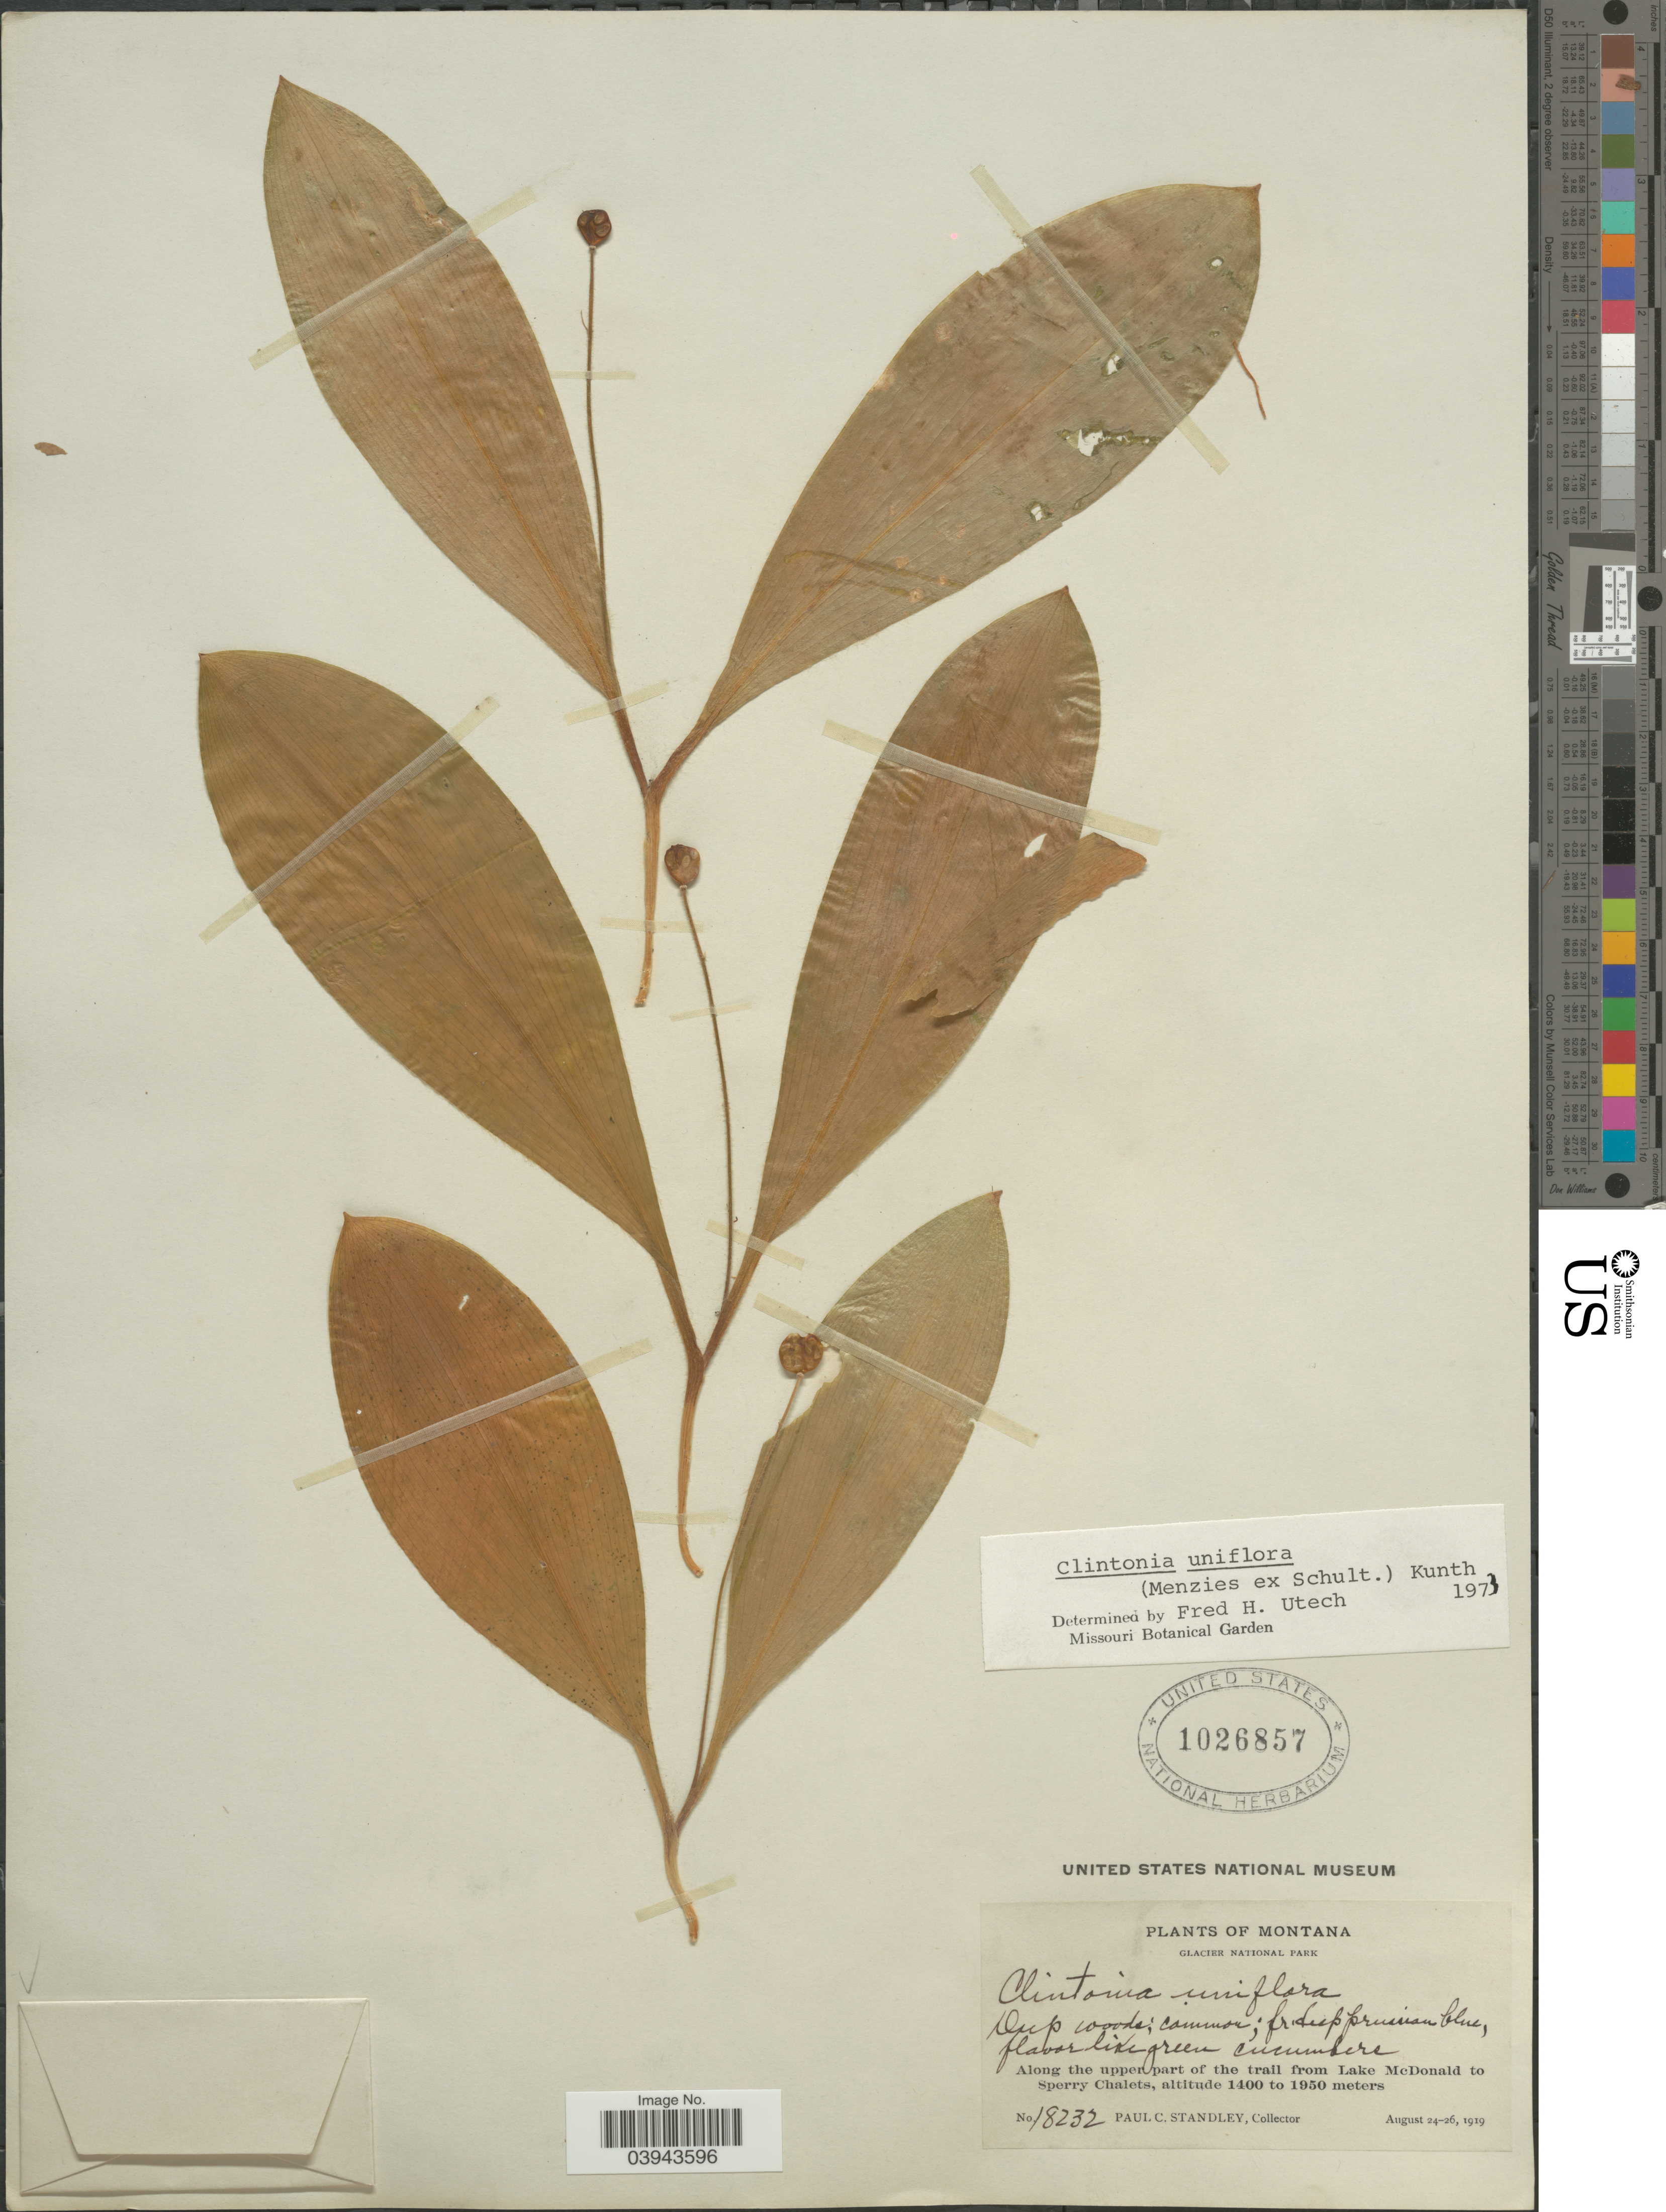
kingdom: Plantae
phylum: Tracheophyta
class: Liliopsida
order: Liliales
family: Liliaceae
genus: Clintonia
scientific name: Clintonia uniflora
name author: Kunth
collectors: P. C. Standley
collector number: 18232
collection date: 1919-08-24/1919-08-26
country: United States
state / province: Montana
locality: Glacier National Park. Along the upper part of the trail from Lake McDonald to Sperry Chalets.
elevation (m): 1400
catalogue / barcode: US 1026857